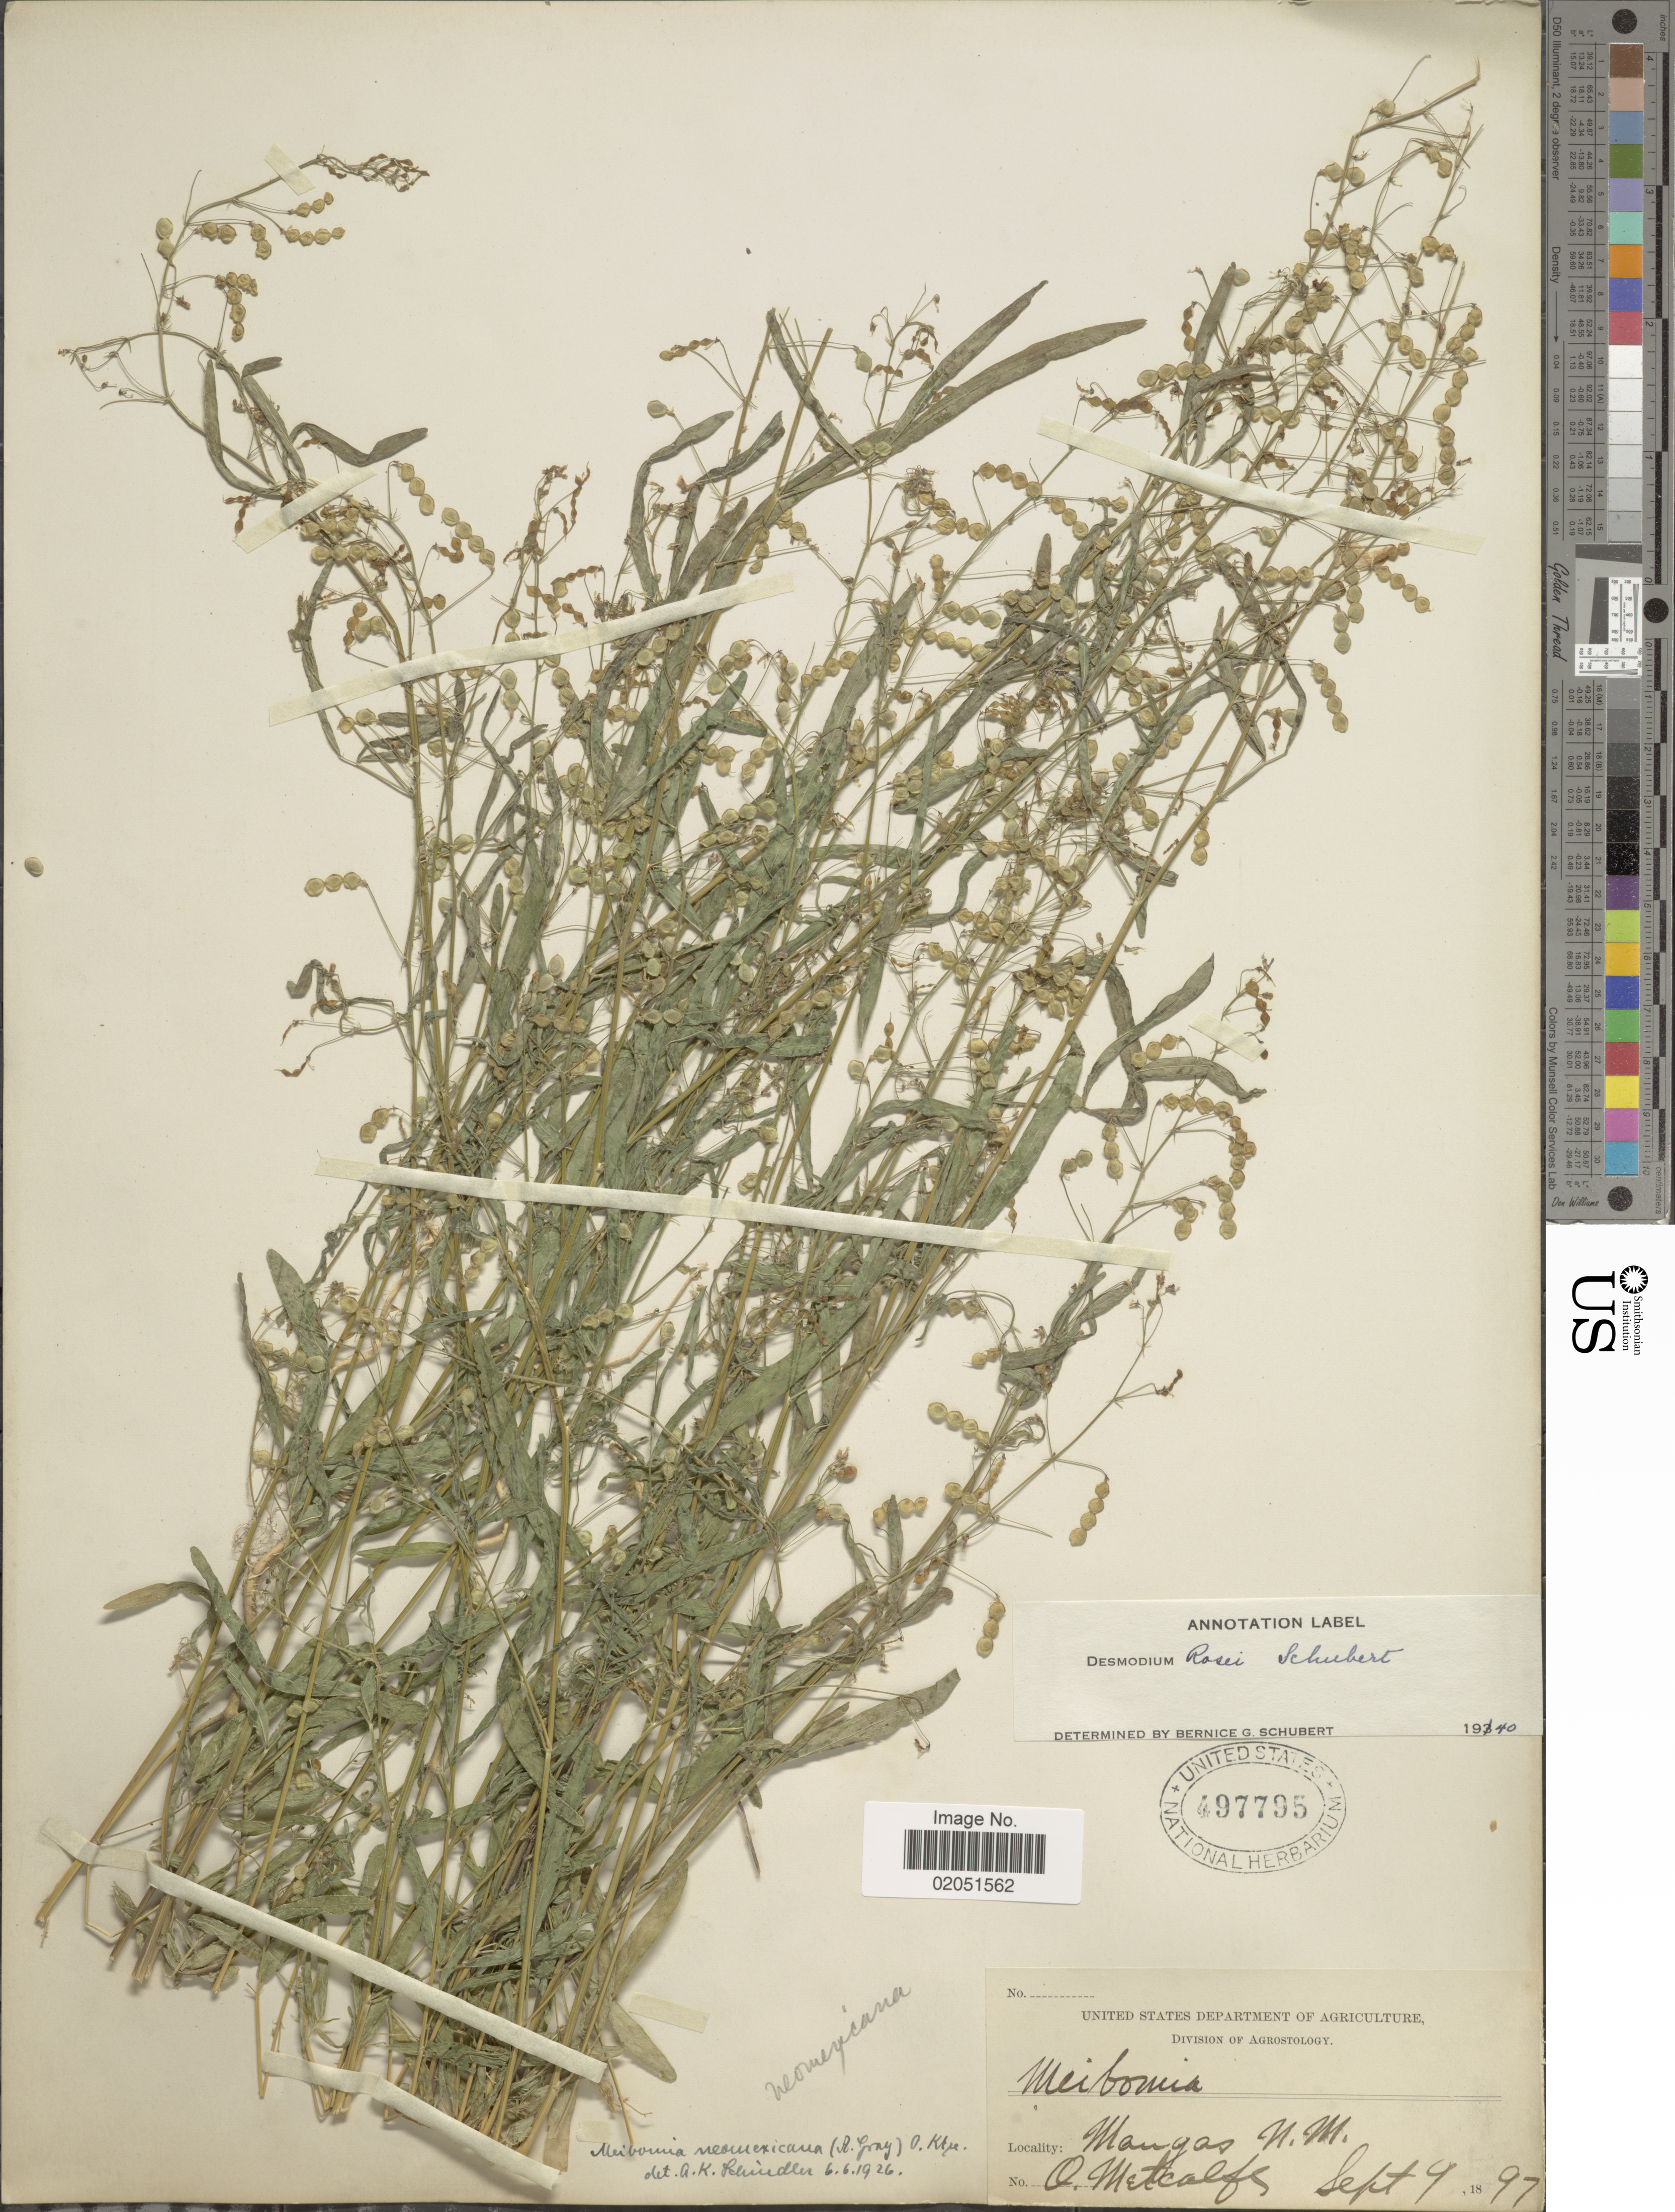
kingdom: Plantae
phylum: Tracheophyta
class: Magnoliopsida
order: Fabales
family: Fabaceae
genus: Desmodium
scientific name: Desmodium rosei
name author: B.G. Schub.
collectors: O. B. Metcalfe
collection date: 1897-09-09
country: United States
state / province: New Mexico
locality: Mangas.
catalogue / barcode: US 497795